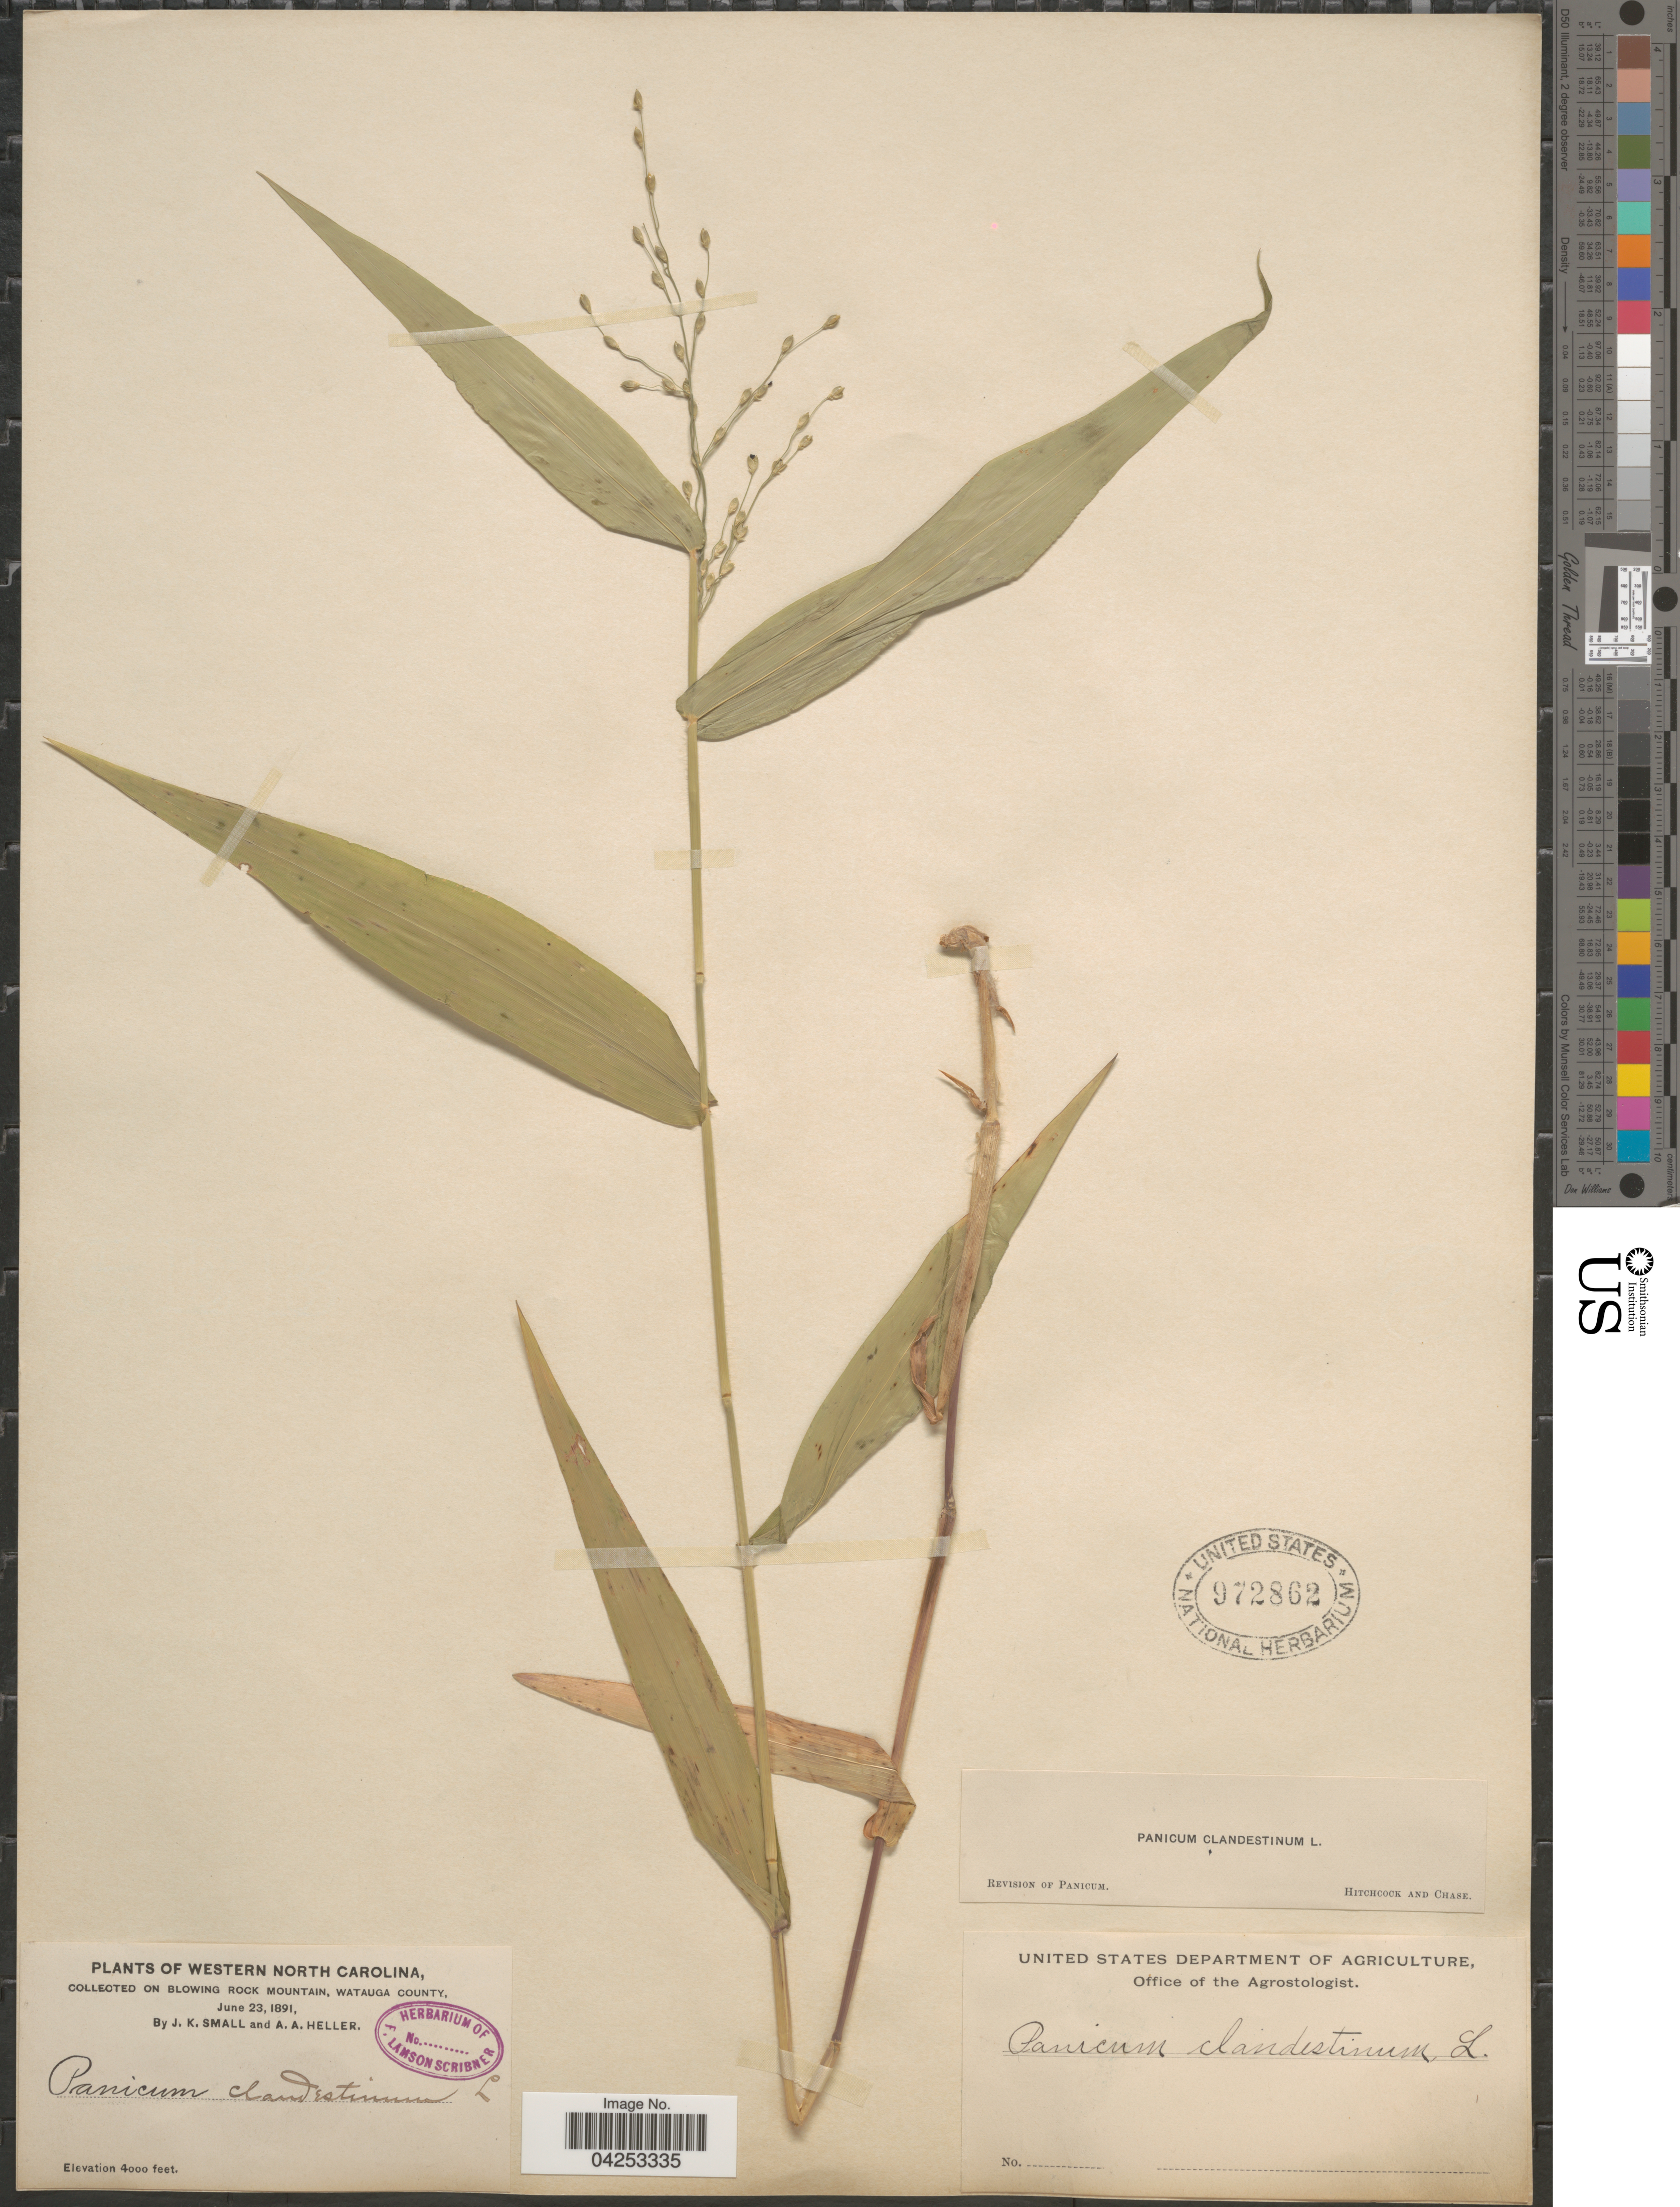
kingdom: Plantae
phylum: Tracheophyta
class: Liliopsida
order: Poales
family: Poaceae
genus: Dichanthelium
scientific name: Dichanthelium clandestinum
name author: (L.) Gould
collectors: J. K. Small & A. A. Heller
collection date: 1891-06-23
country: United States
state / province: North Carolina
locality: Western North Carolina, on Blowing Rock Mountain, Watauga County.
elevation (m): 1219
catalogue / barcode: US 972862